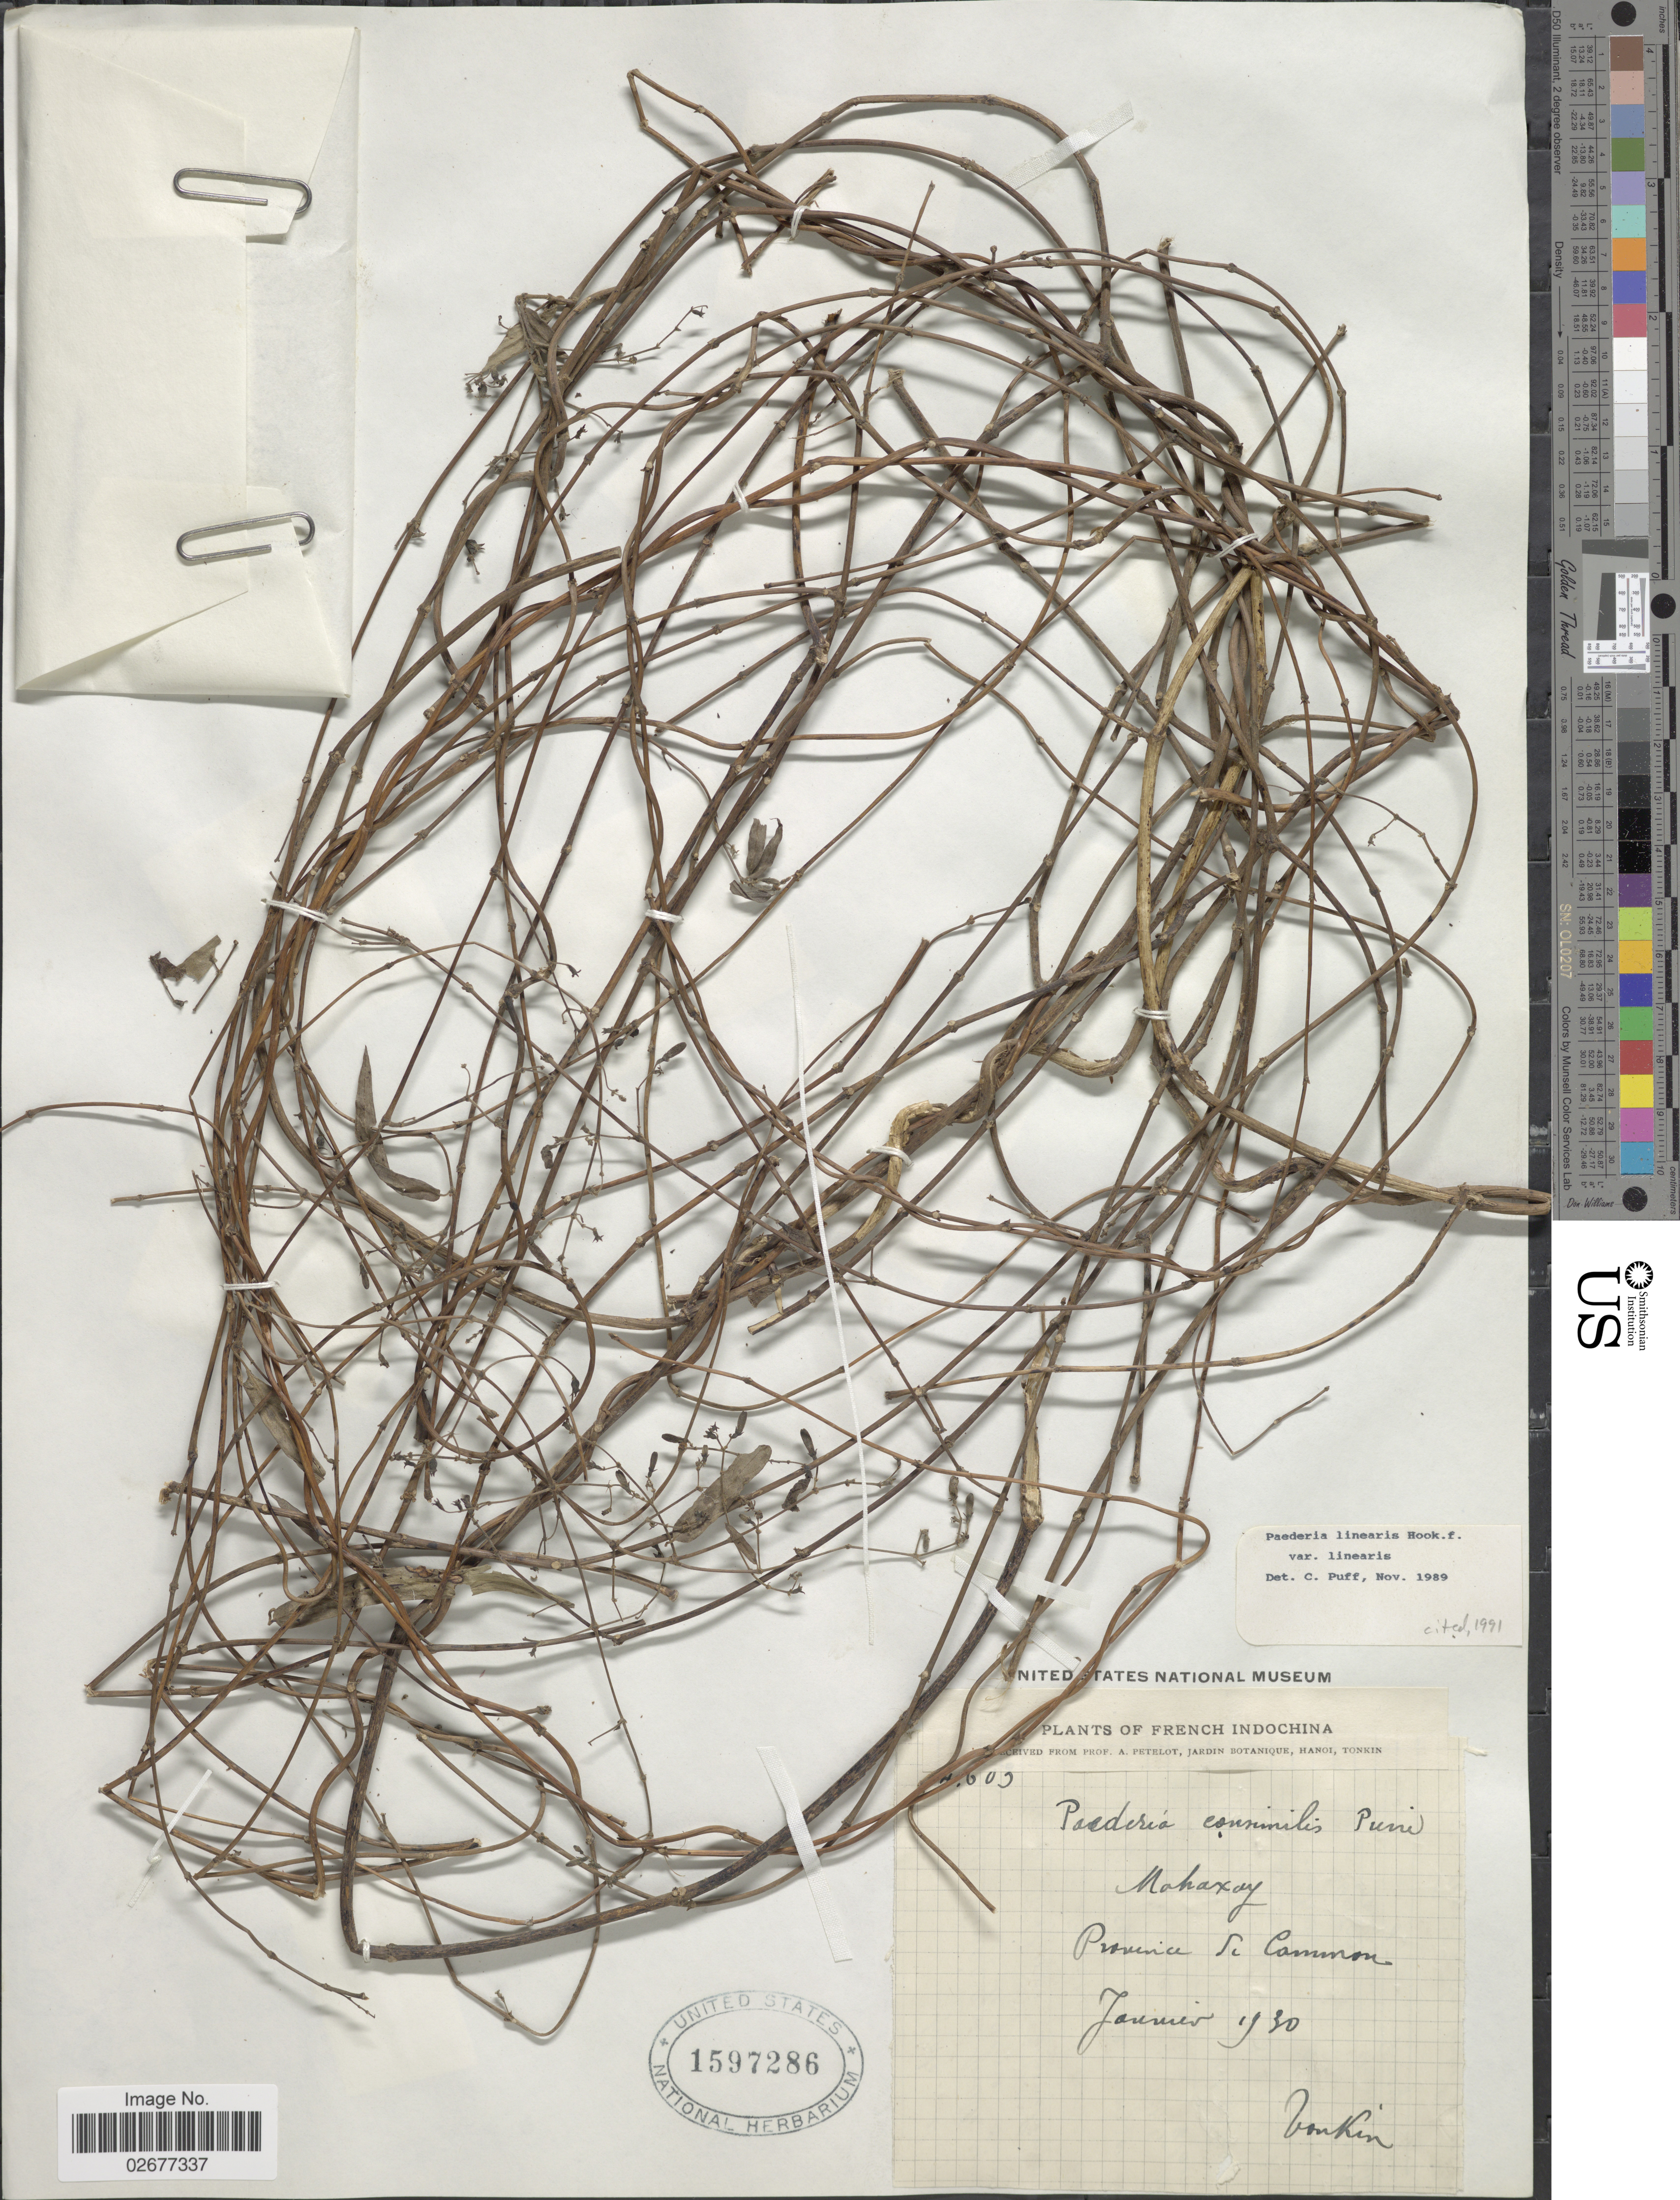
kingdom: Plantae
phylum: Tracheophyta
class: Magnoliopsida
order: Gentianales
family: Rubiaceae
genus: Paederia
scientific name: Paederia linearis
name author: Hook. f.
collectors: A. Petelot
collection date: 1930-01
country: Vietnam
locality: French Indochina, Tonkin. Provincia de Cammon [interpreted]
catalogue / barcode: US 1597286